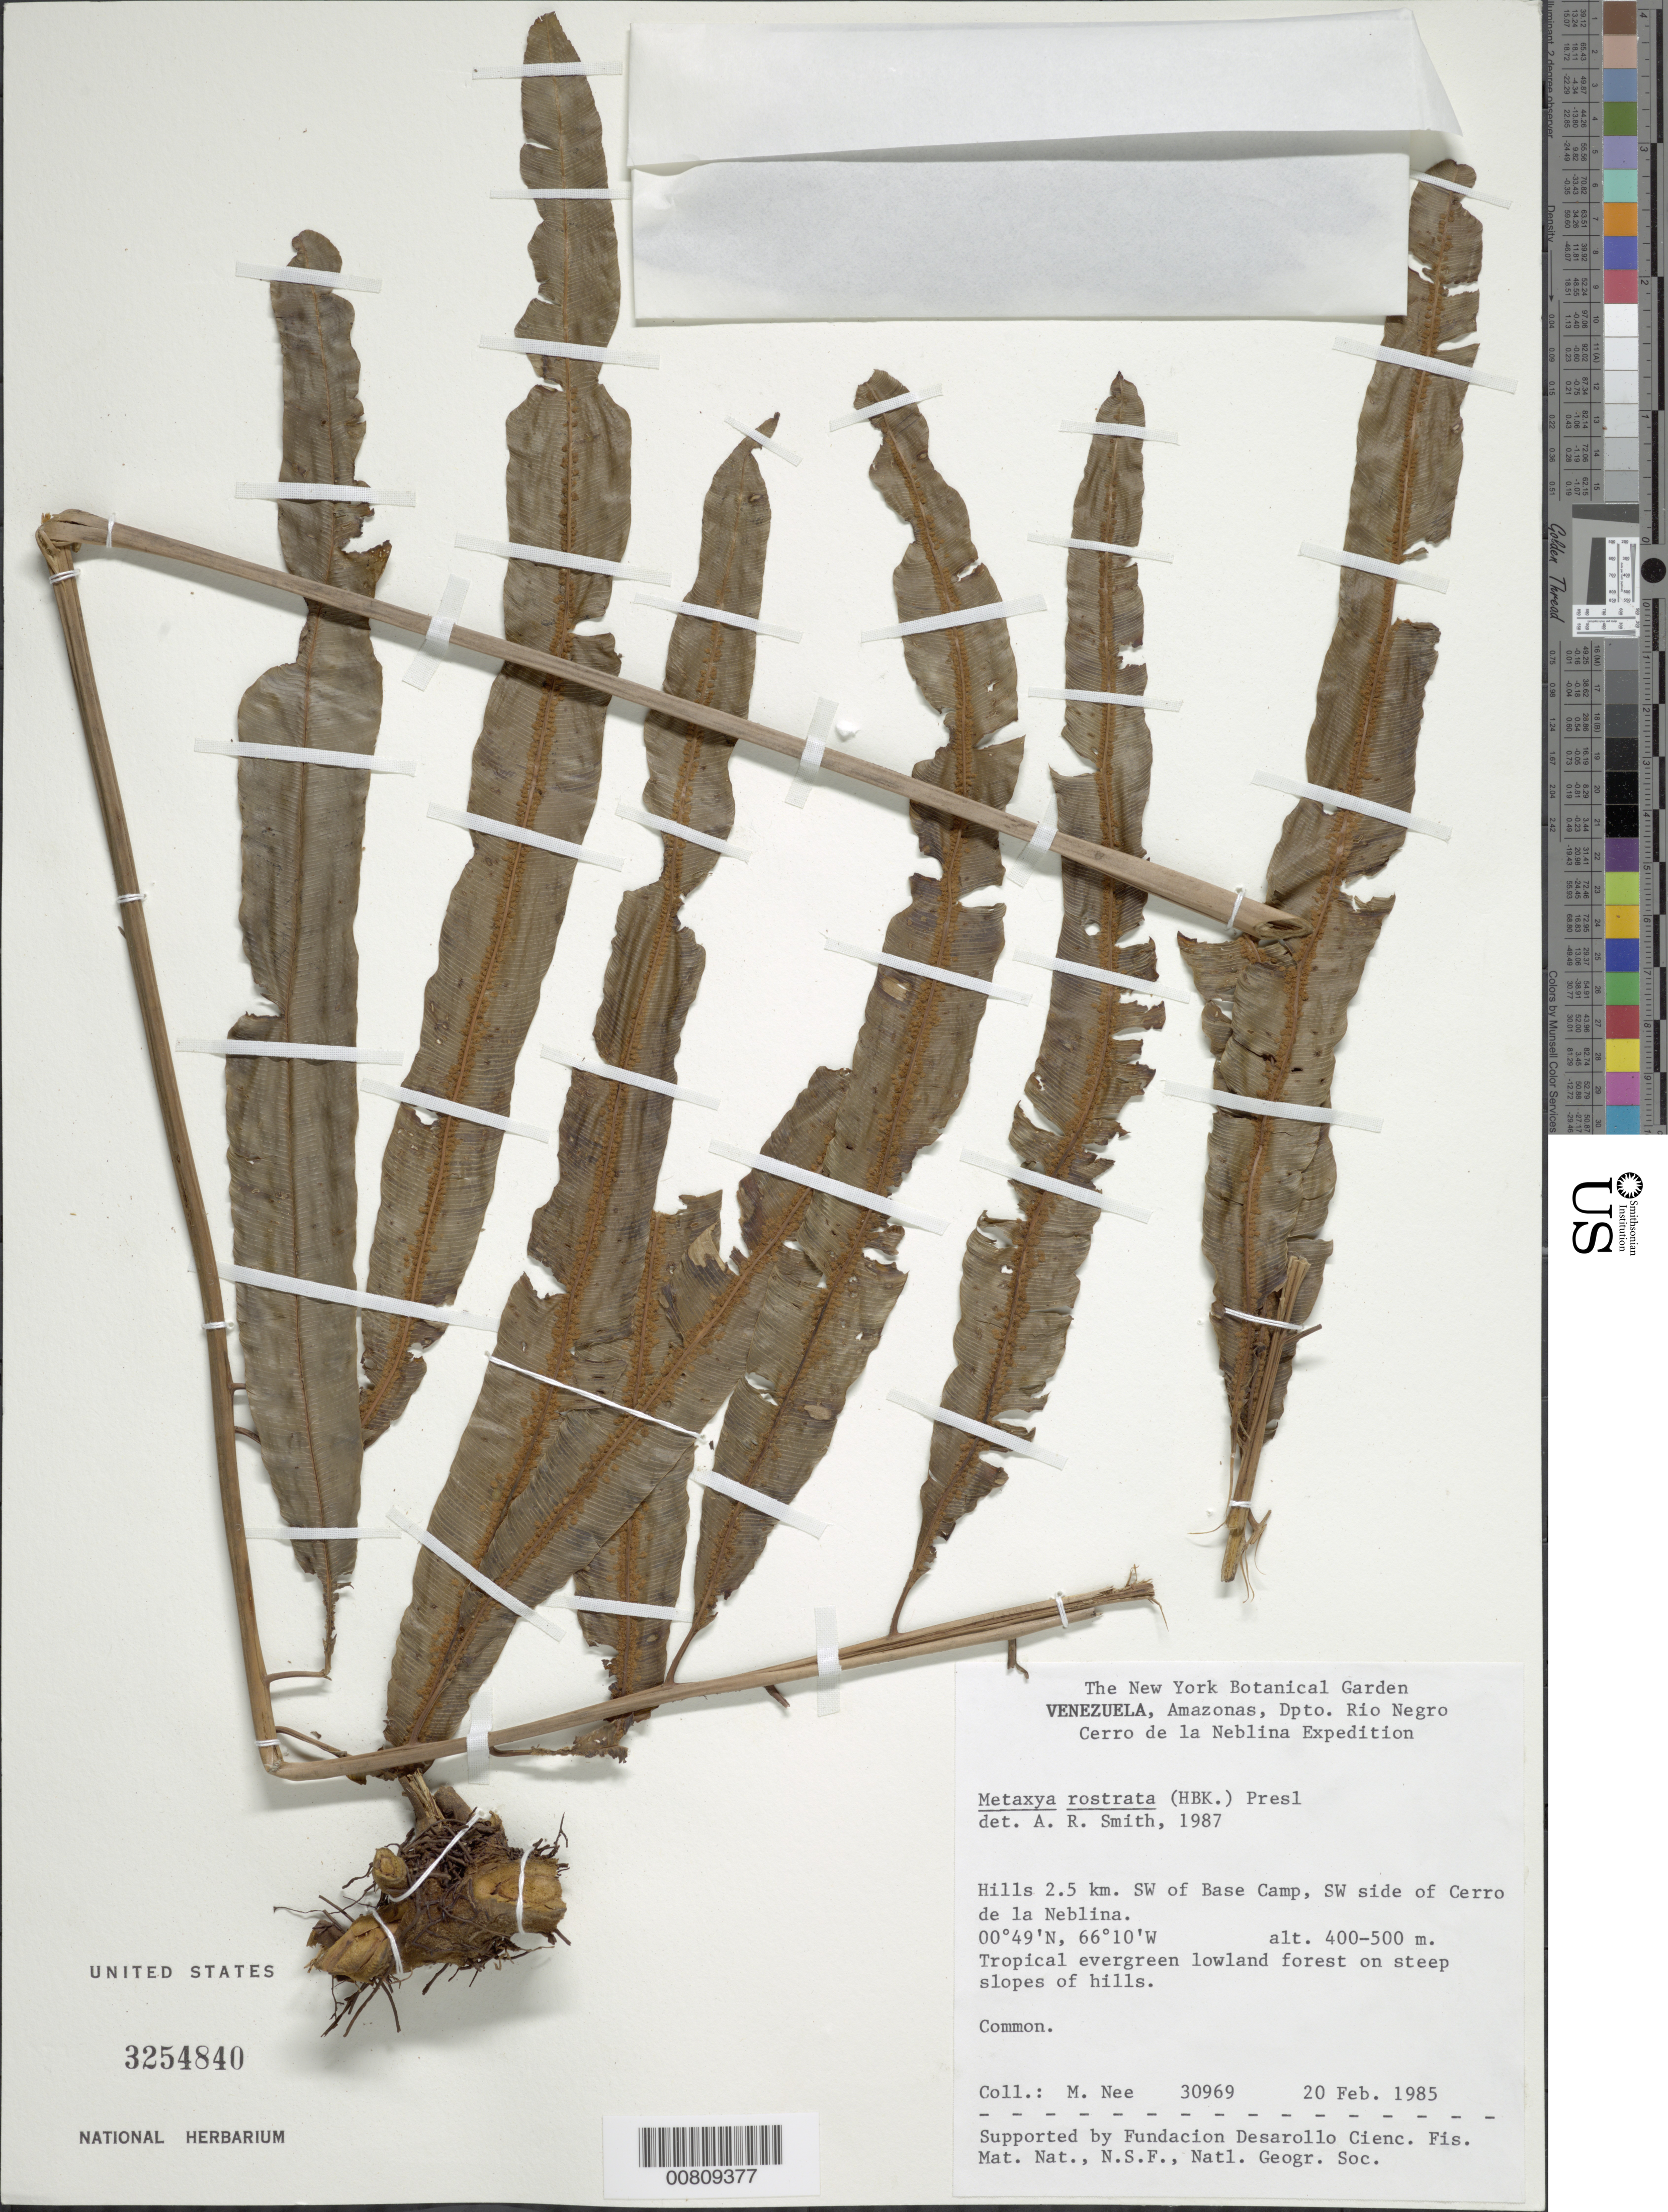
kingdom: Plantae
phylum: Tracheophyta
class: Polypodiopsida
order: Cyatheales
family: Metaxyaceae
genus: Metaxya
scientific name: Metaxya rostrata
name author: (Kunth) C. Presl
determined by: Smith, Alan R., (UC)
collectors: M. Nee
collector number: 30969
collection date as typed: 20-Feb-85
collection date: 1985-02-20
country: Venezuela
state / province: Amazonas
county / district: Río Negro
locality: Cerro de la Neblina, SW side, 2.5 km SE of Base Camp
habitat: Tropical evergreen lowland forest on steep slopes of hills; on boulders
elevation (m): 400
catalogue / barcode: US 3254840